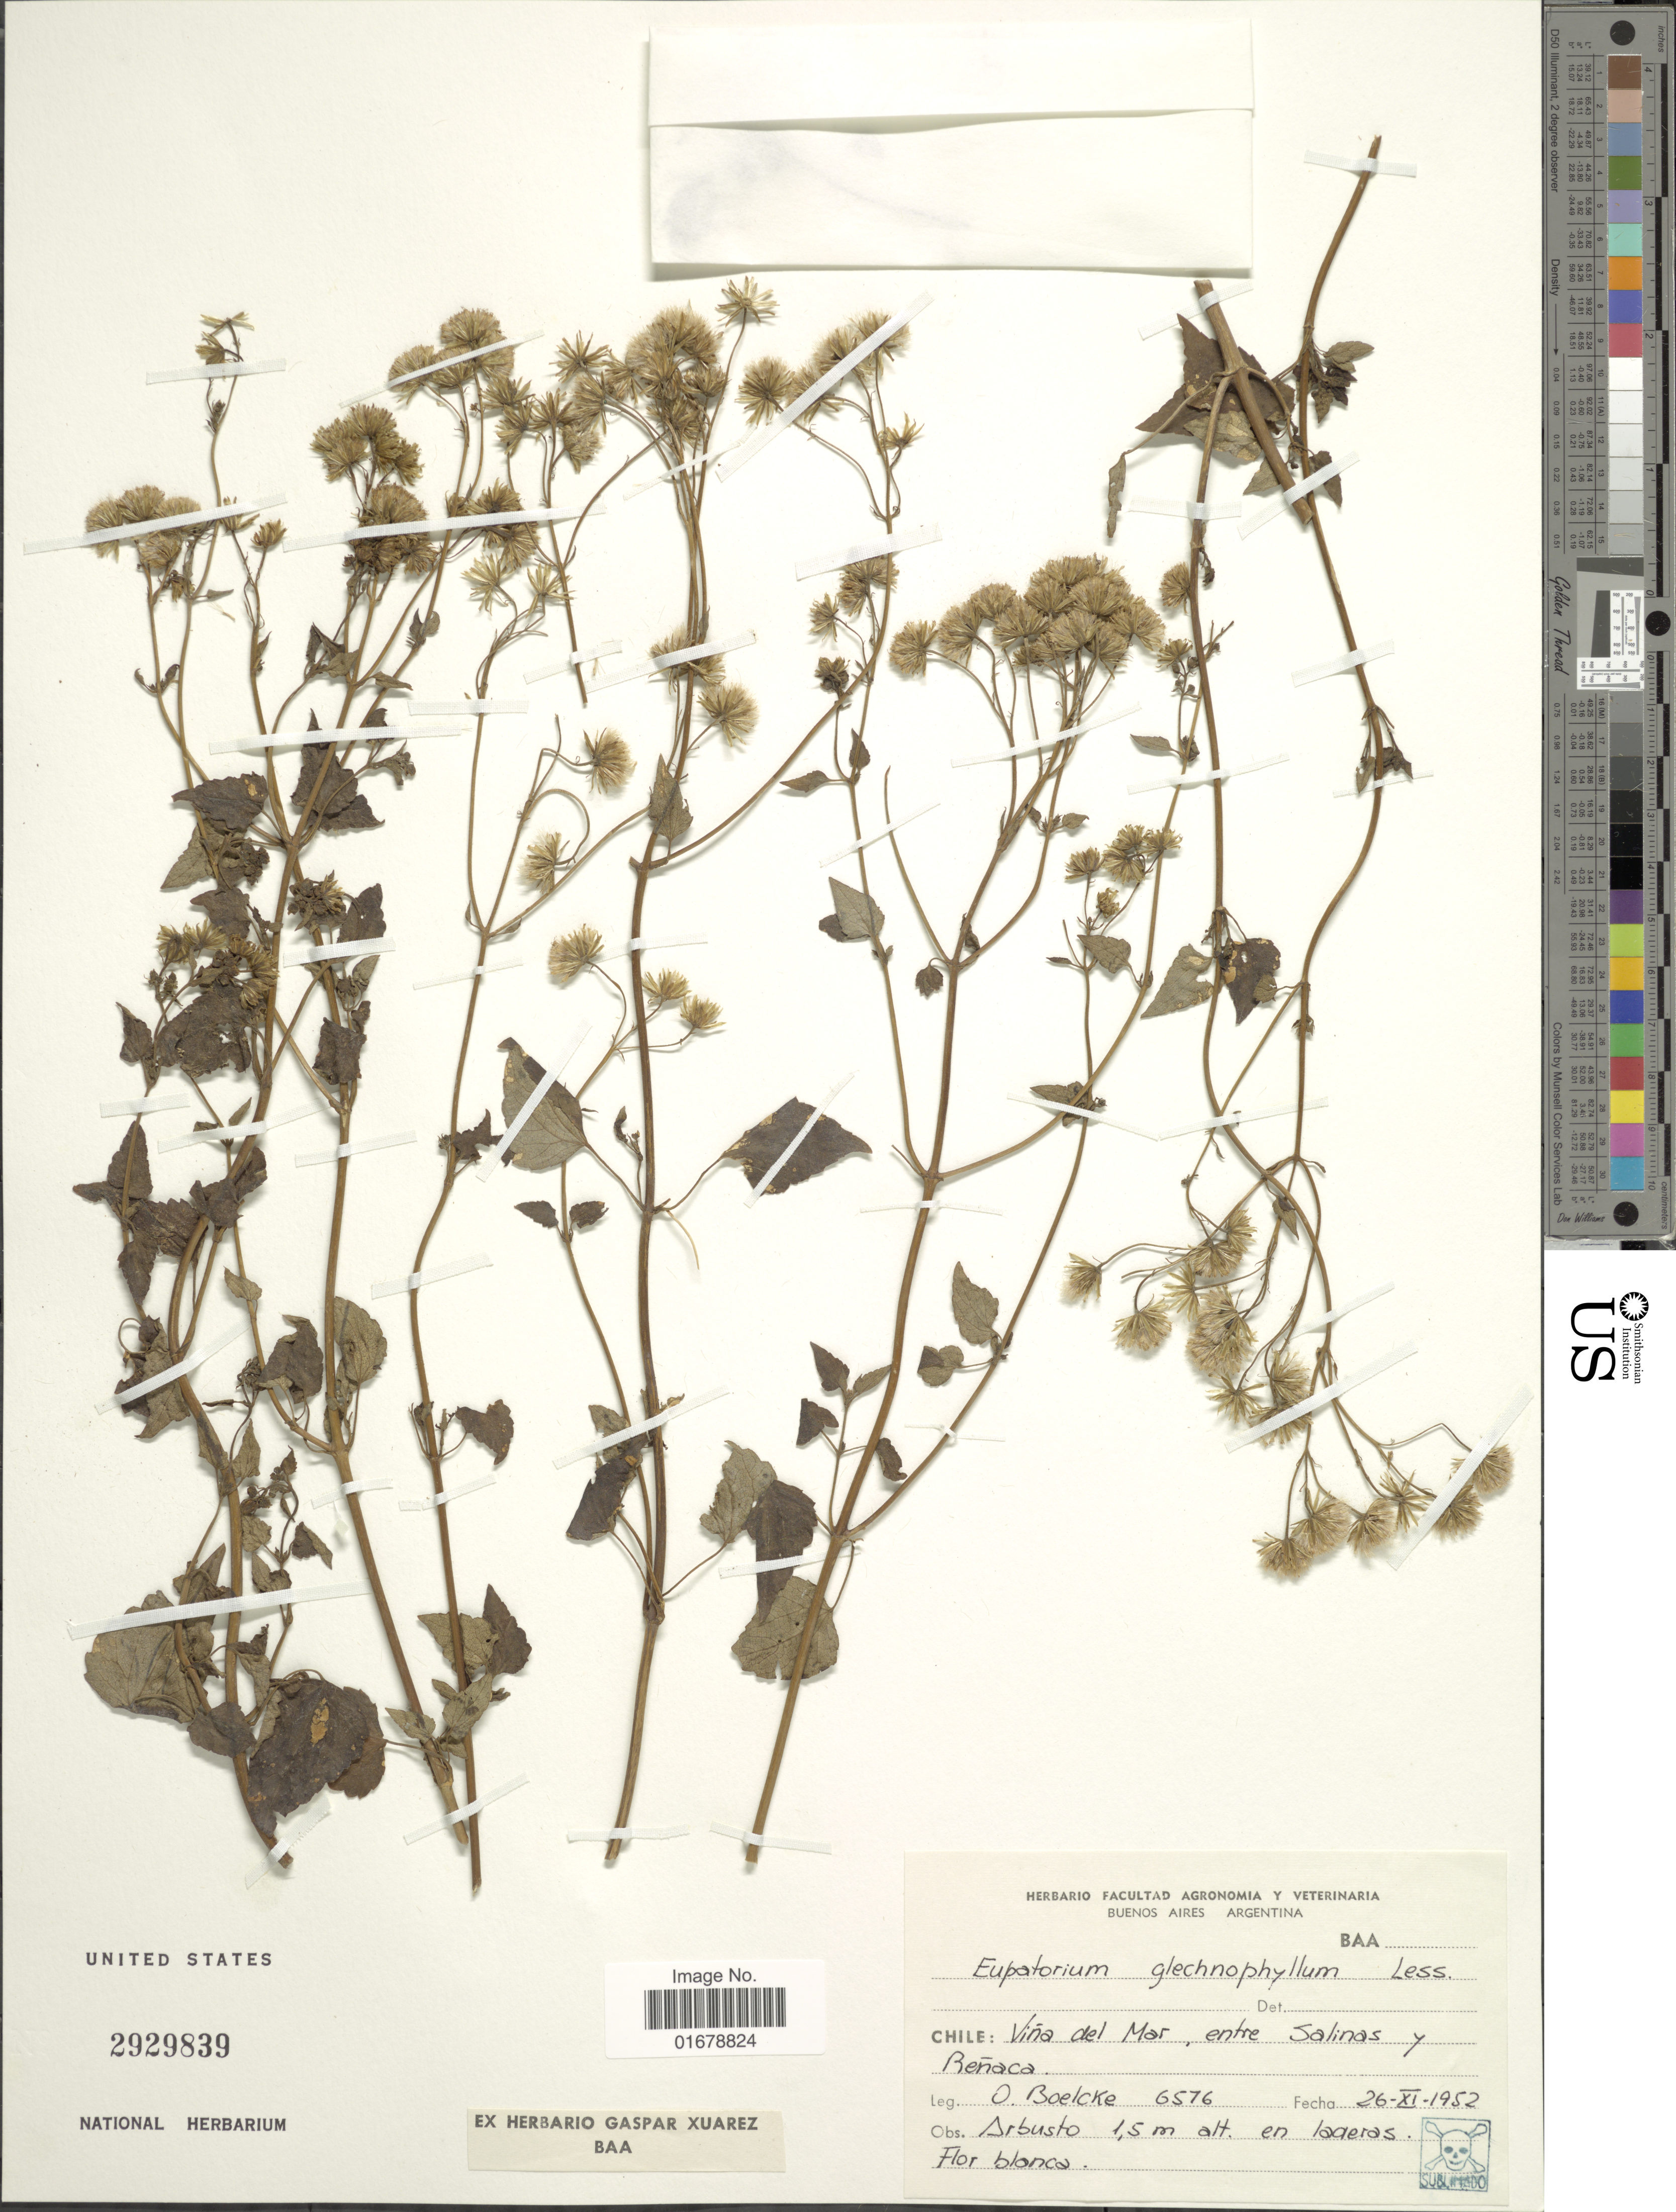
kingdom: Plantae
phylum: Tracheophyta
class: Magnoliopsida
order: Asterales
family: Asteraceae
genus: Ageratina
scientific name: Ageratina glechonophylla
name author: (Less.) R.M. King & H. Rob.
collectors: O. Boelcke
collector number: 6576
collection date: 1952-11-26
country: Chile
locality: Vina del Mar, entre Salinas y Benaca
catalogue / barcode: US 2929839